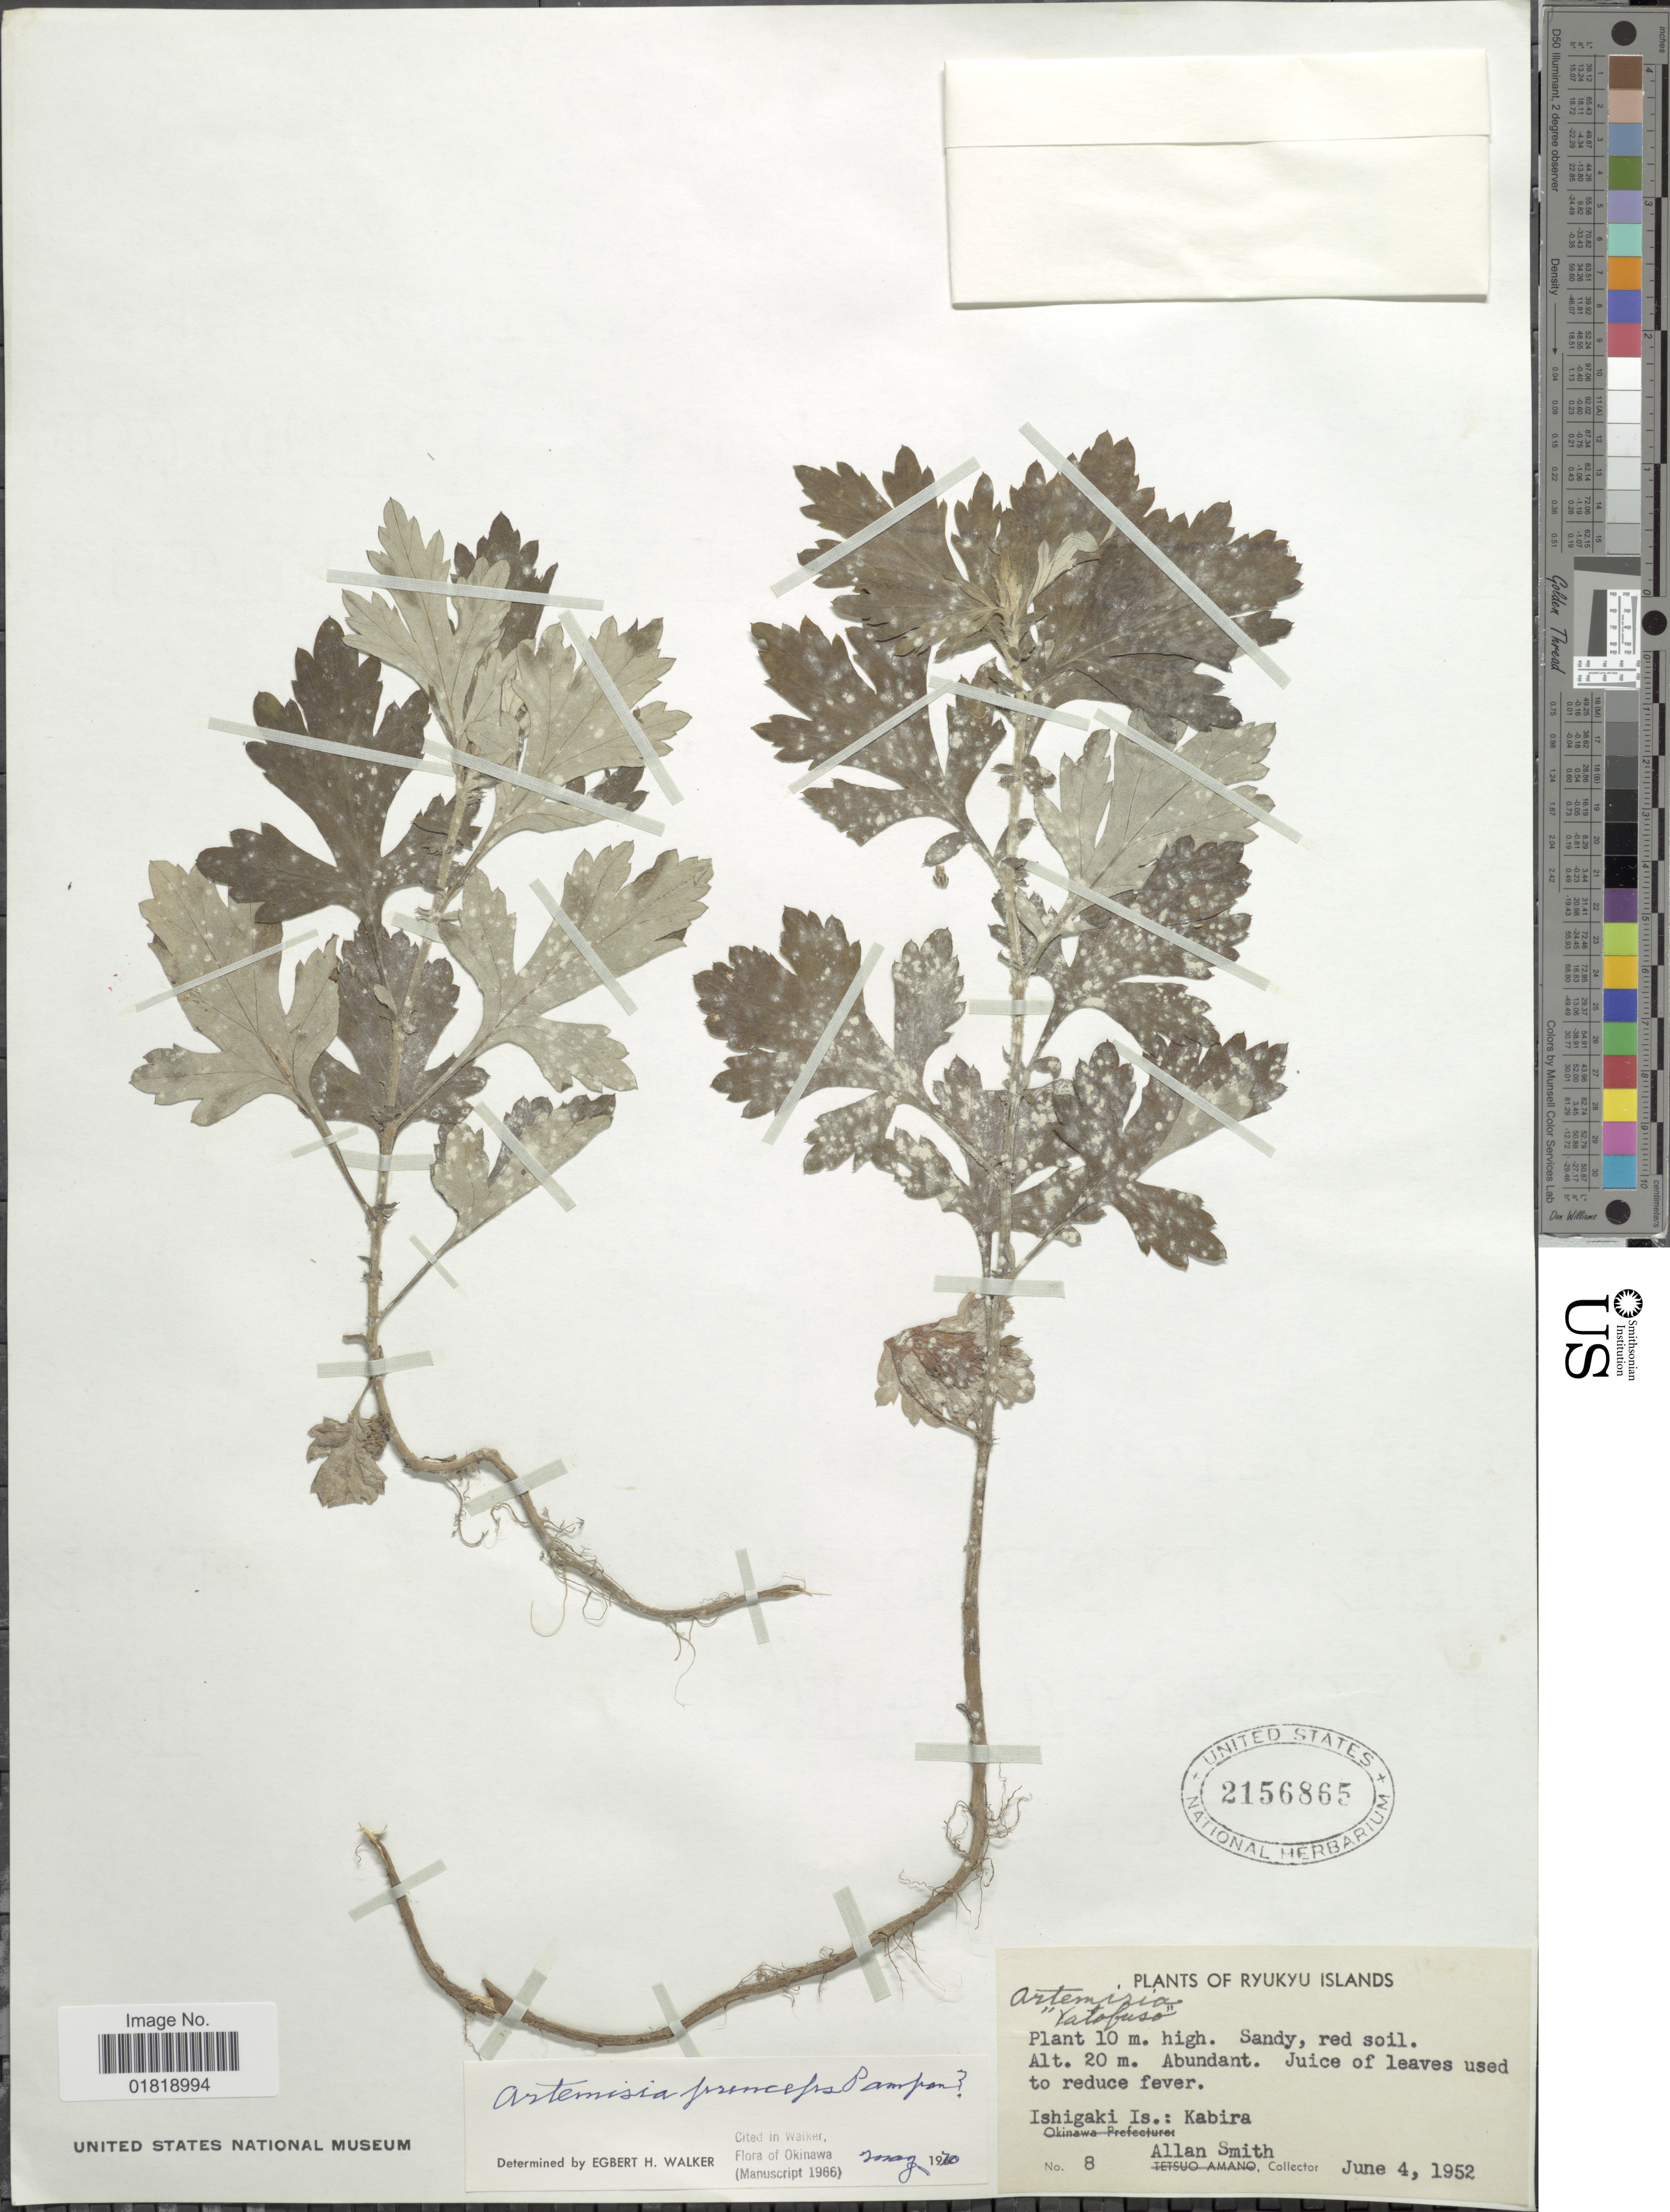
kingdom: Plantae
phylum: Tracheophyta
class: Magnoliopsida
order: Asterales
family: Asteraceae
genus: Artemisia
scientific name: Artemisia princeps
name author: Pamp.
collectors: A. Smith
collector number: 8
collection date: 1952-06-04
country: Japan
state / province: Okinawa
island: Ishigaki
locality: Kabira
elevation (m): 20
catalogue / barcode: US 2156865